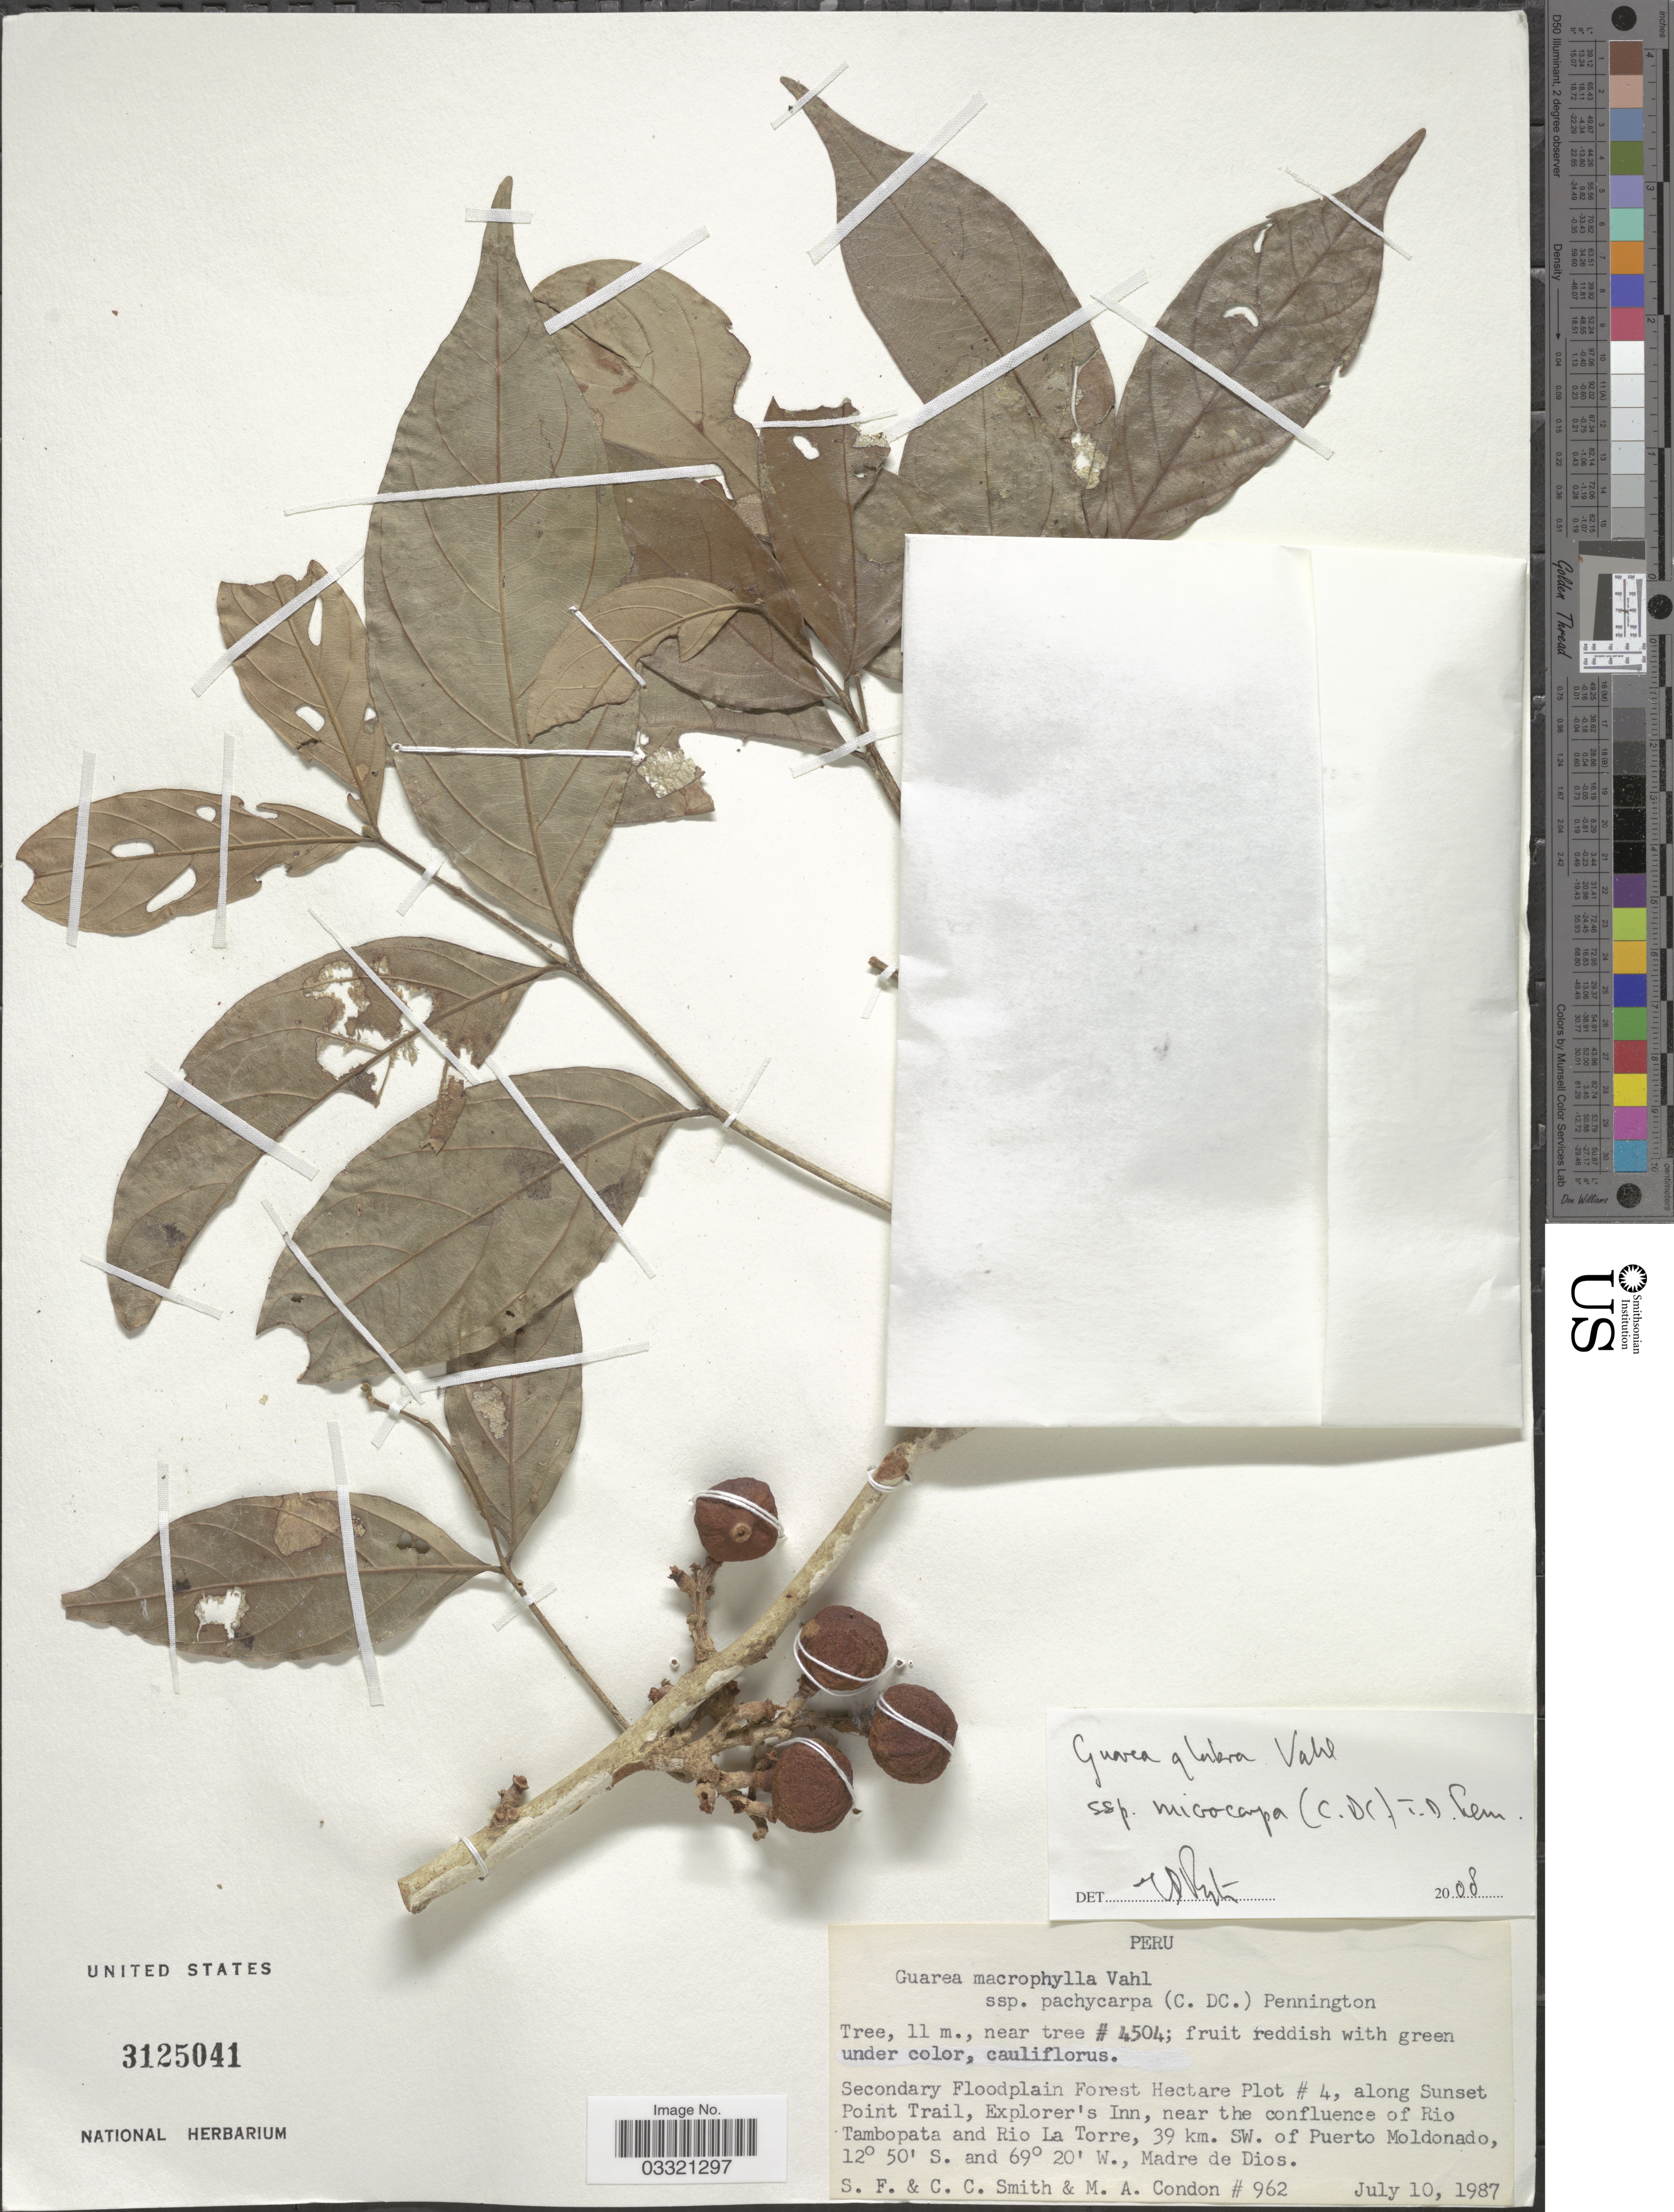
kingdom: Plantae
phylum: Tracheophyta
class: Magnoliopsida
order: Sapindales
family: Meliaceae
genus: Guarea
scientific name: Guarea glabra subsp. microcarpa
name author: (C. DC.) T.D. Penn.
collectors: S.F. Smith, C. C. Smith & M. Condon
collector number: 962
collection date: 1987-07-10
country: Peru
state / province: Madre de Dios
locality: Secondary Floodplain Forest Hectare Plot # 4, along Sunset Point Trail, Explorer's Inn, near the confluence of Rio Tambopata and Rio La Torre, 39 km. SW. of Puerto Moldonado.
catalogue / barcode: US 3125041